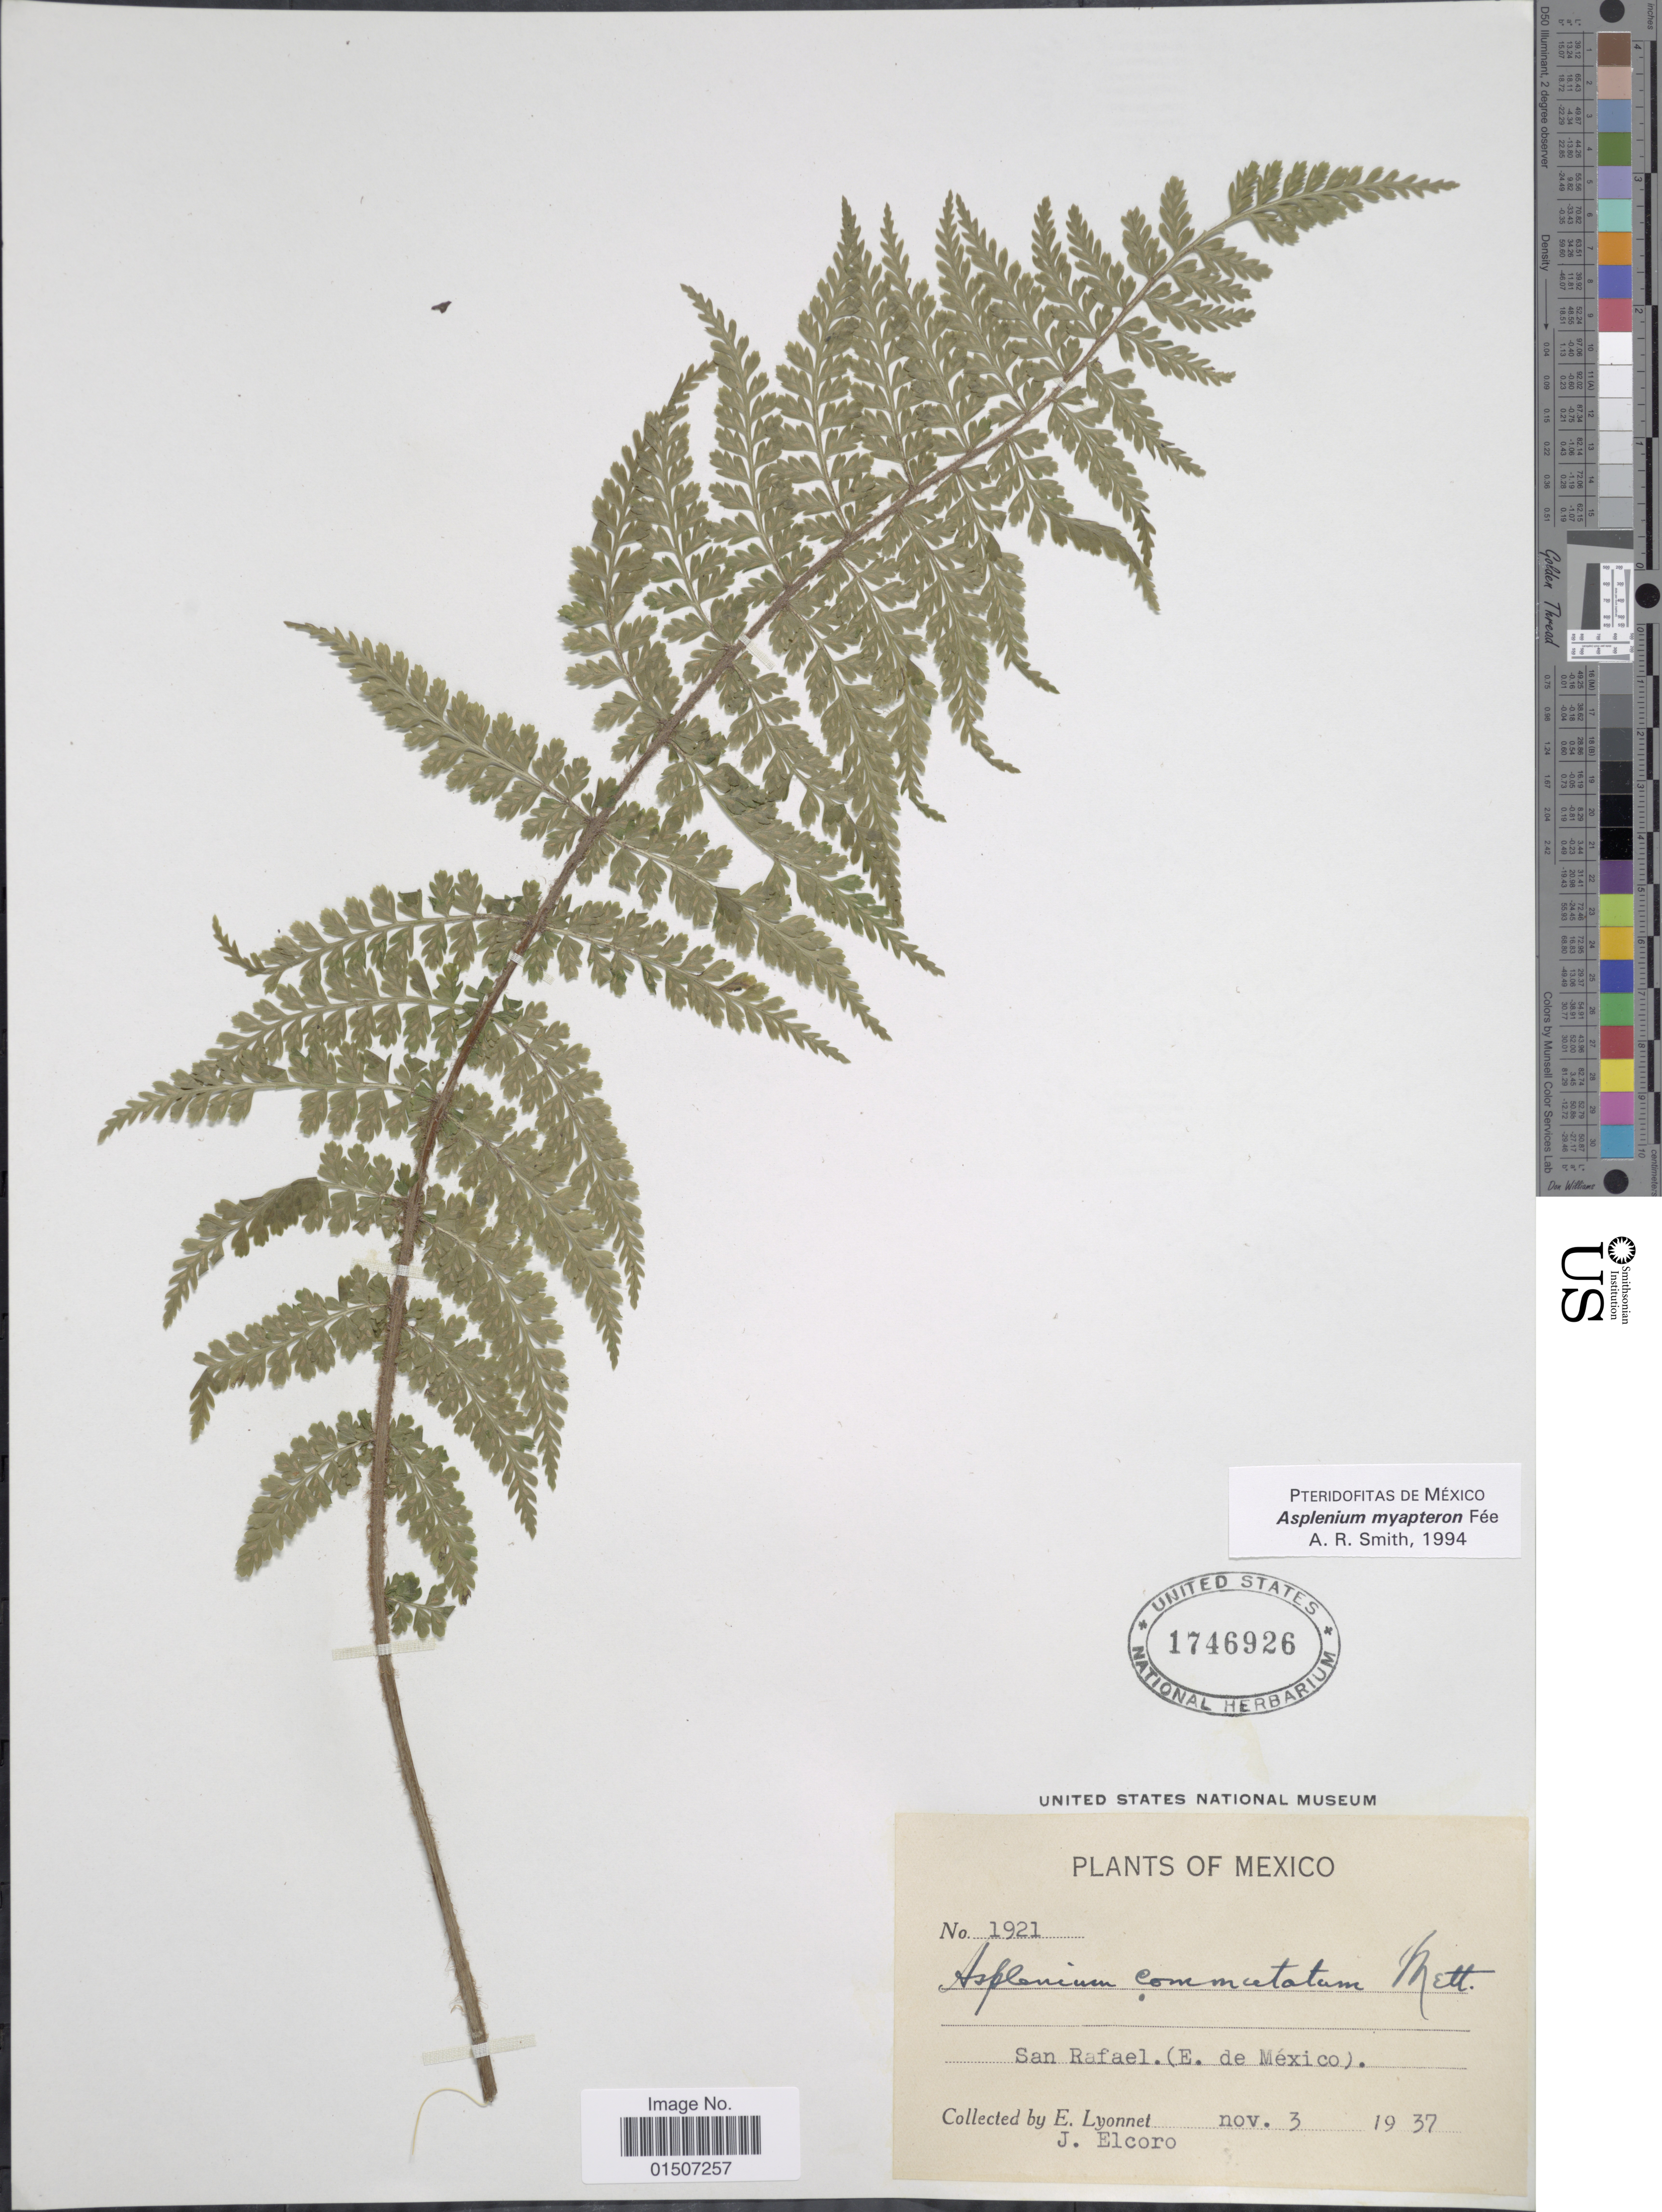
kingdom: Plantae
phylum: Tracheophyta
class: Polypodiopsida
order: Polypodiales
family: Aspleniaceae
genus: Asplenium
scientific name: Asplenium myapteron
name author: Fée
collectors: E. Lyonnet & J. Elcoro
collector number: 1921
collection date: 1937-11-03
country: Mexico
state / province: México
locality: San Rafeal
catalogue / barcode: US 1746926